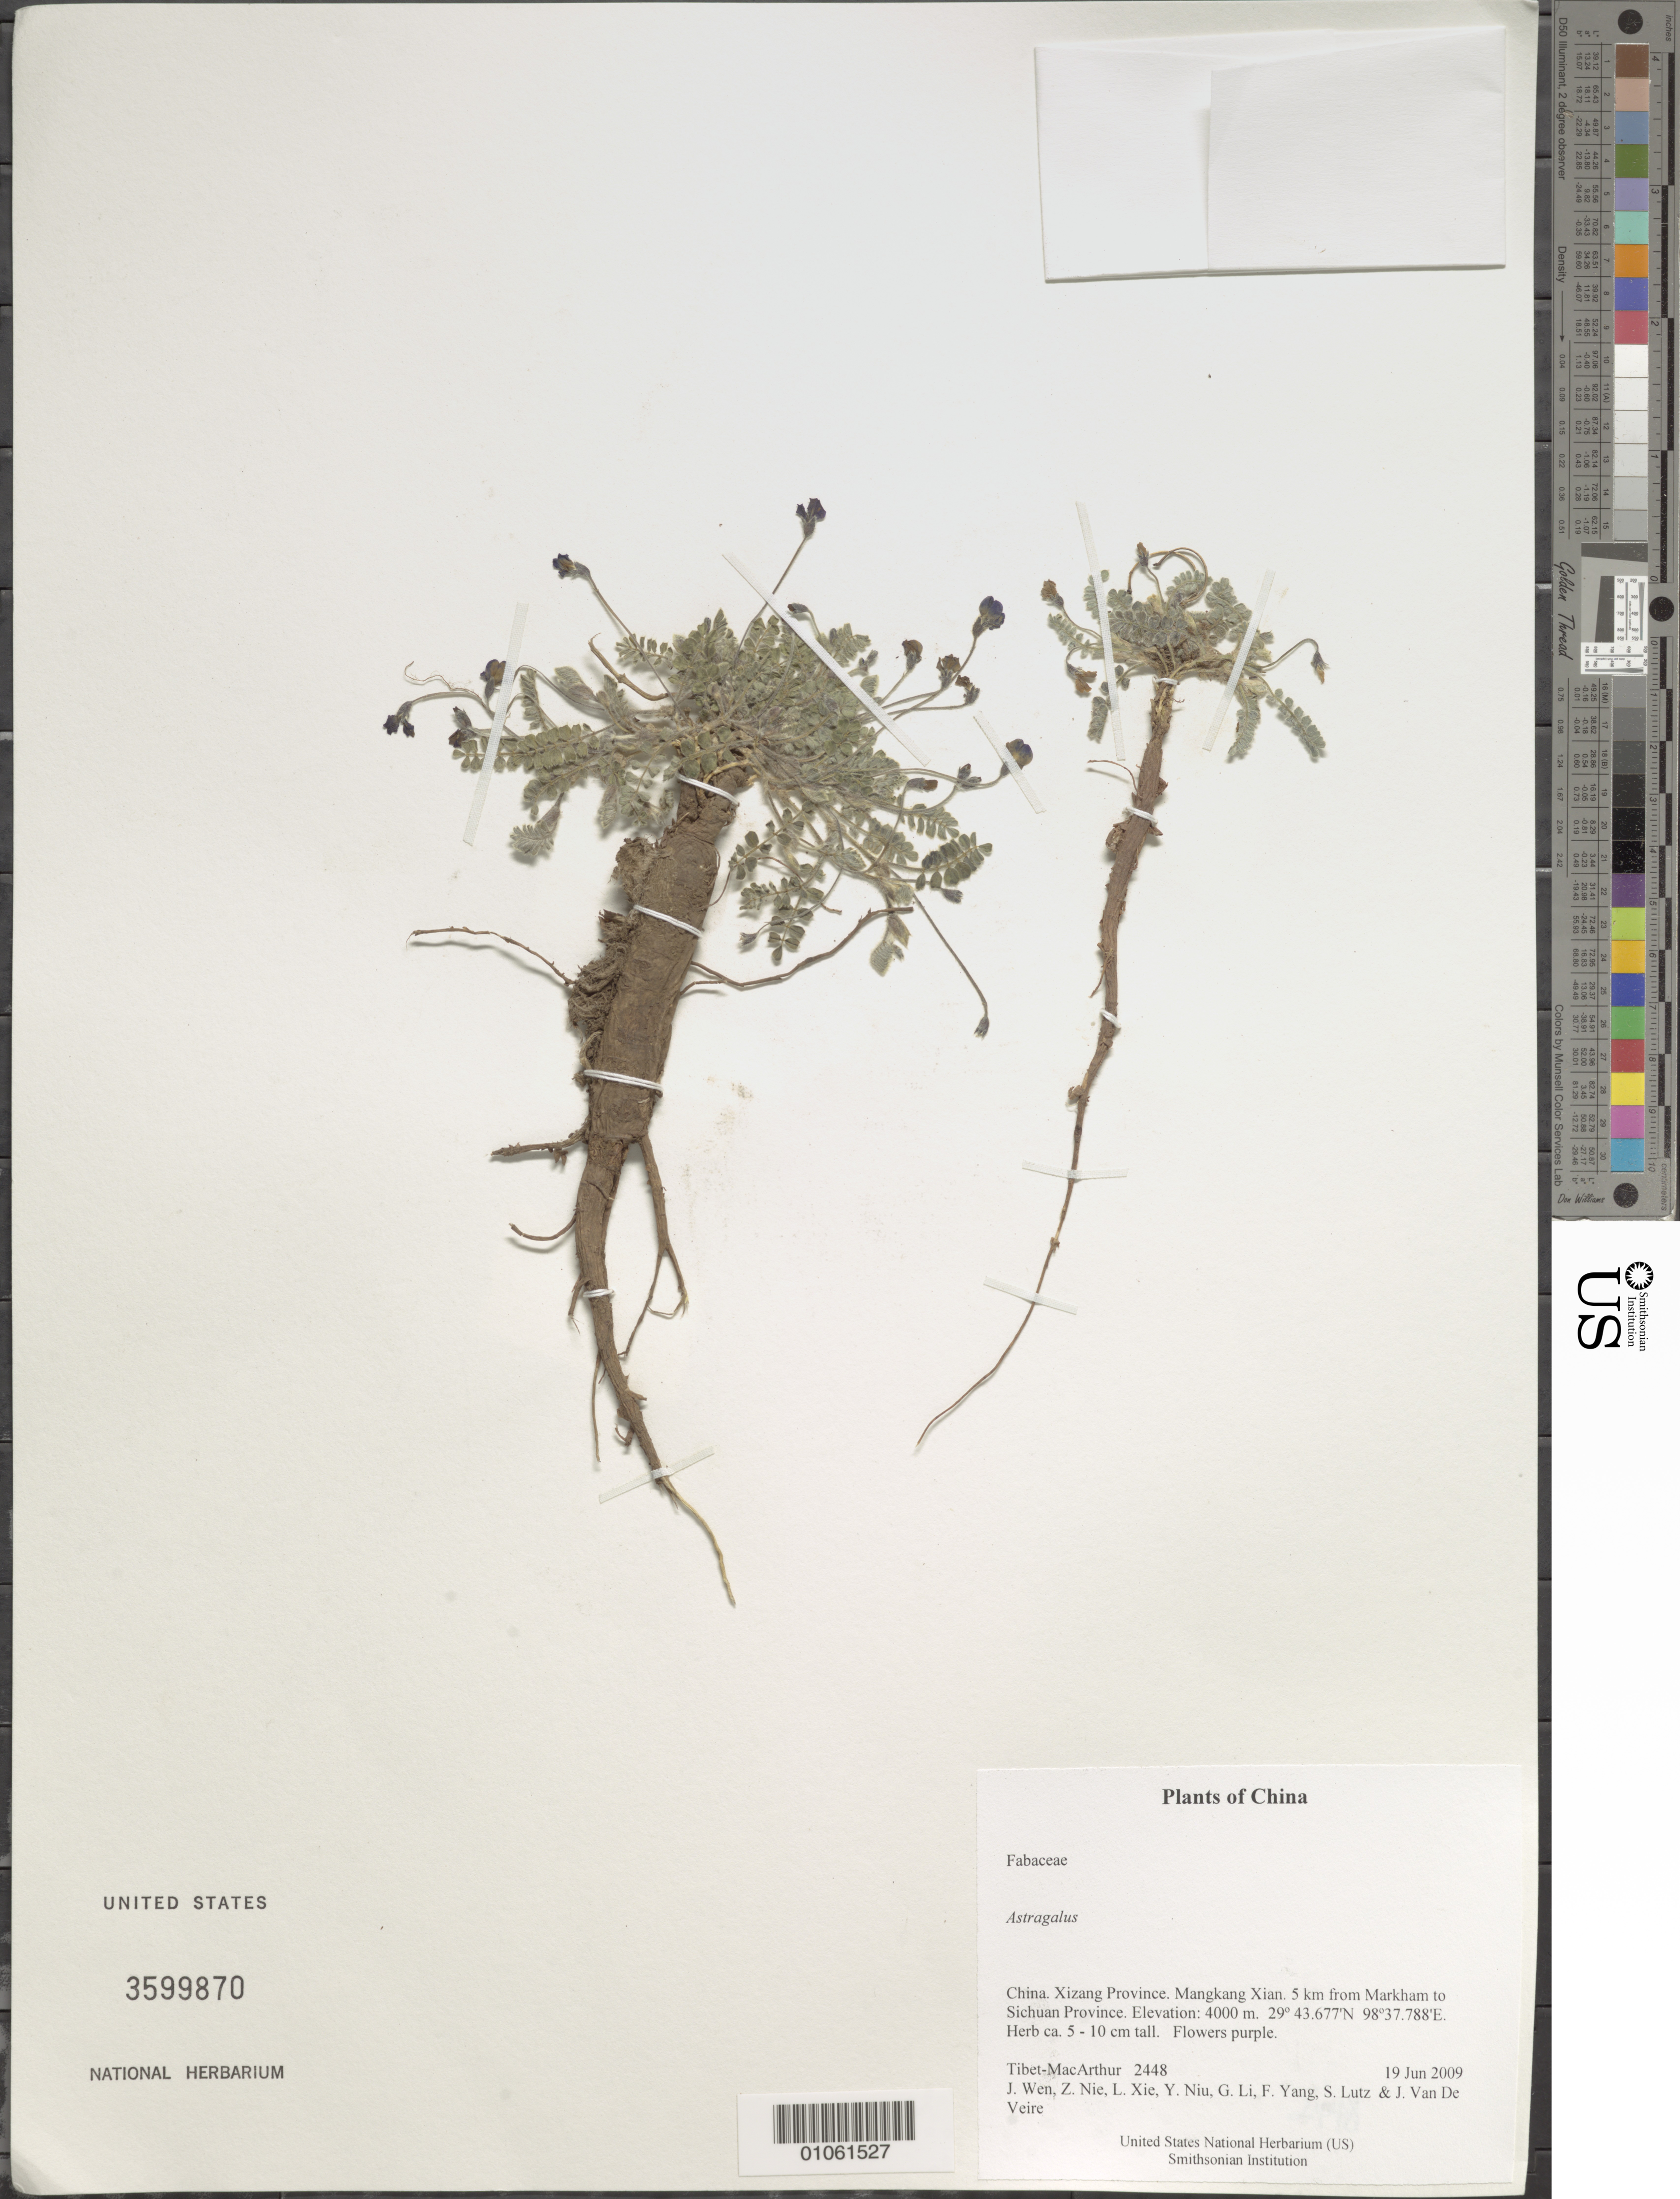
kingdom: Plantae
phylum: Tracheophyta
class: Magnoliopsida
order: Fabales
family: Fabaceae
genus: Astragalus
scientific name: Astragalus sp.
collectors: Tibet-MacArthur, J. Wen, Z. Nie, L. Xie, Y. Niu, G. Li, F. Yang, S. Lutz & J. Van De Veire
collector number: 2448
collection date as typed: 19 Jun 2009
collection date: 2009-06-19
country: China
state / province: Xizang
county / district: Mangkang Xian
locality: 5 km from Markham to Sichuan Province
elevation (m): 4000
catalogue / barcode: US 3599870